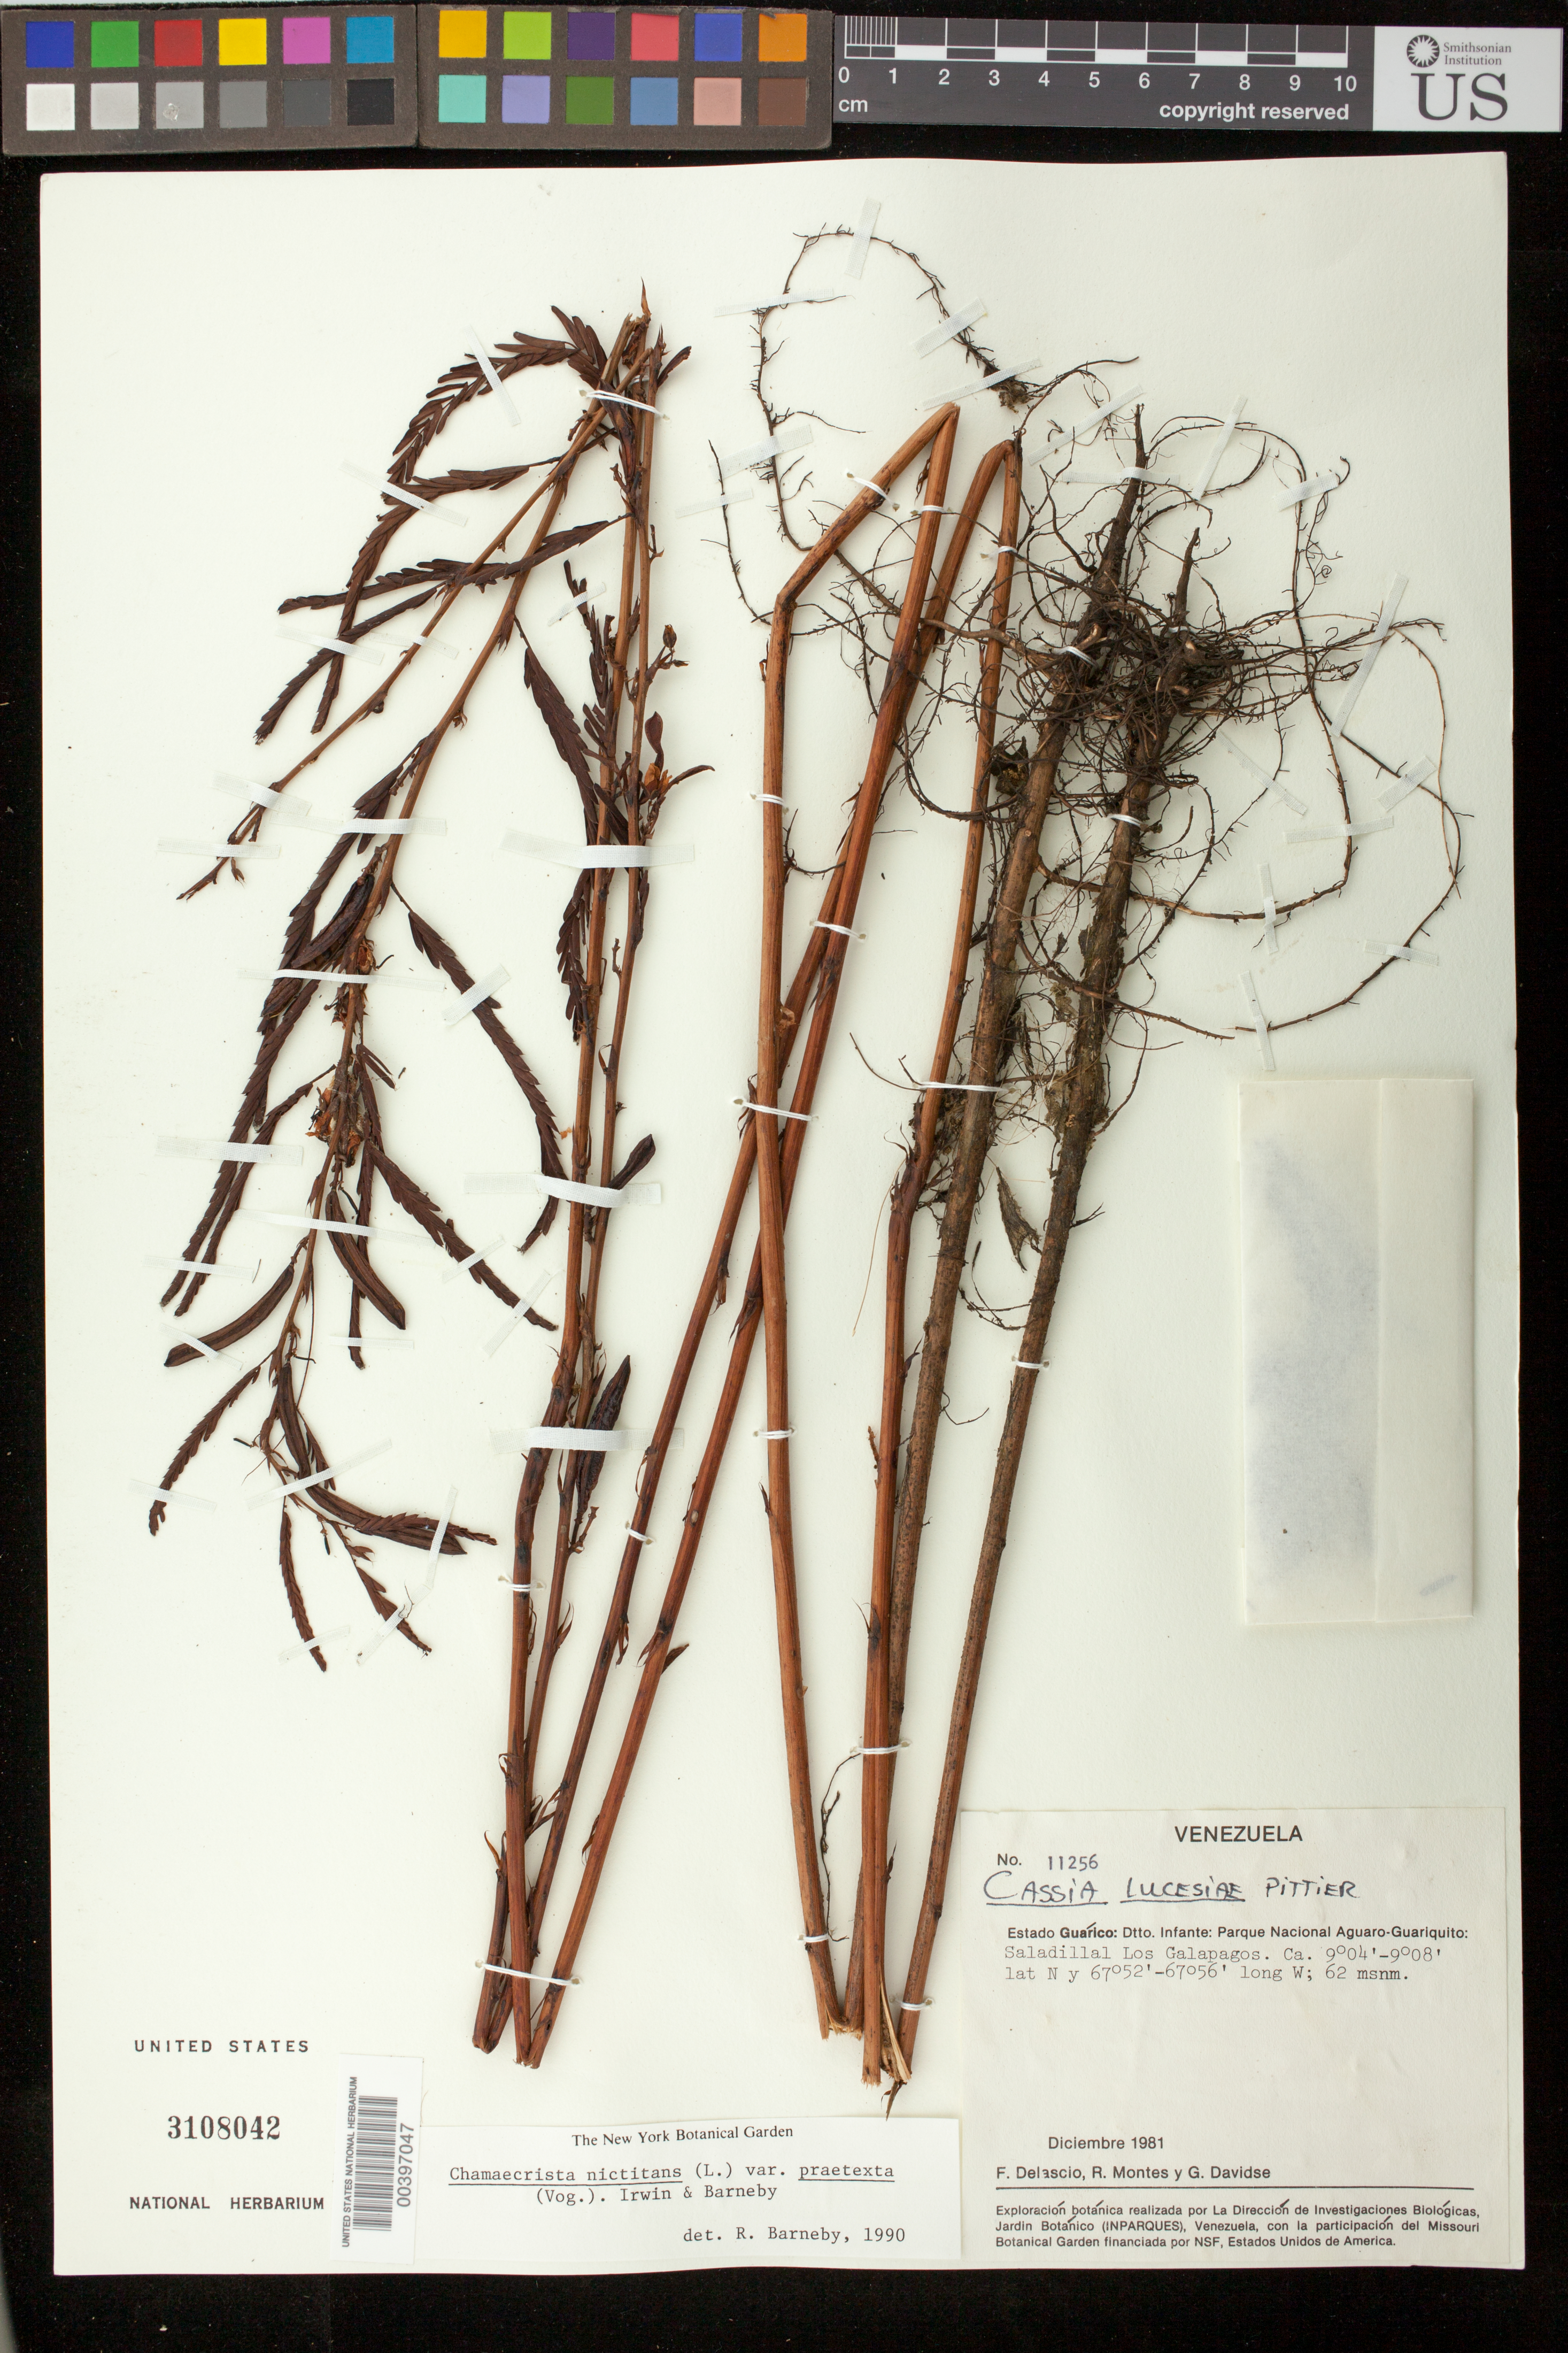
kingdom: Plantae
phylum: Tracheophyta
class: Magnoliopsida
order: Fabales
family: Fabaceae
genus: Chamaecrista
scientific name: Chamaecrista nictitans var. praetexta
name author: (Vogel) H.S. Irwin & Barneby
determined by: Barneby, Rupert C., (NY)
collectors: F. Delascio C., R. Montes & G. Davidse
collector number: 11256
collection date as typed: Dec 1981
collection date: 1981-12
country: Venezuela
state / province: Guarico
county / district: Leonardo Infante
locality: Dtto. Infante: Parque Nacional Aguaro-Guariquito; Saladillal Los Galapagos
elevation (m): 62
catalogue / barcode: US 3108042